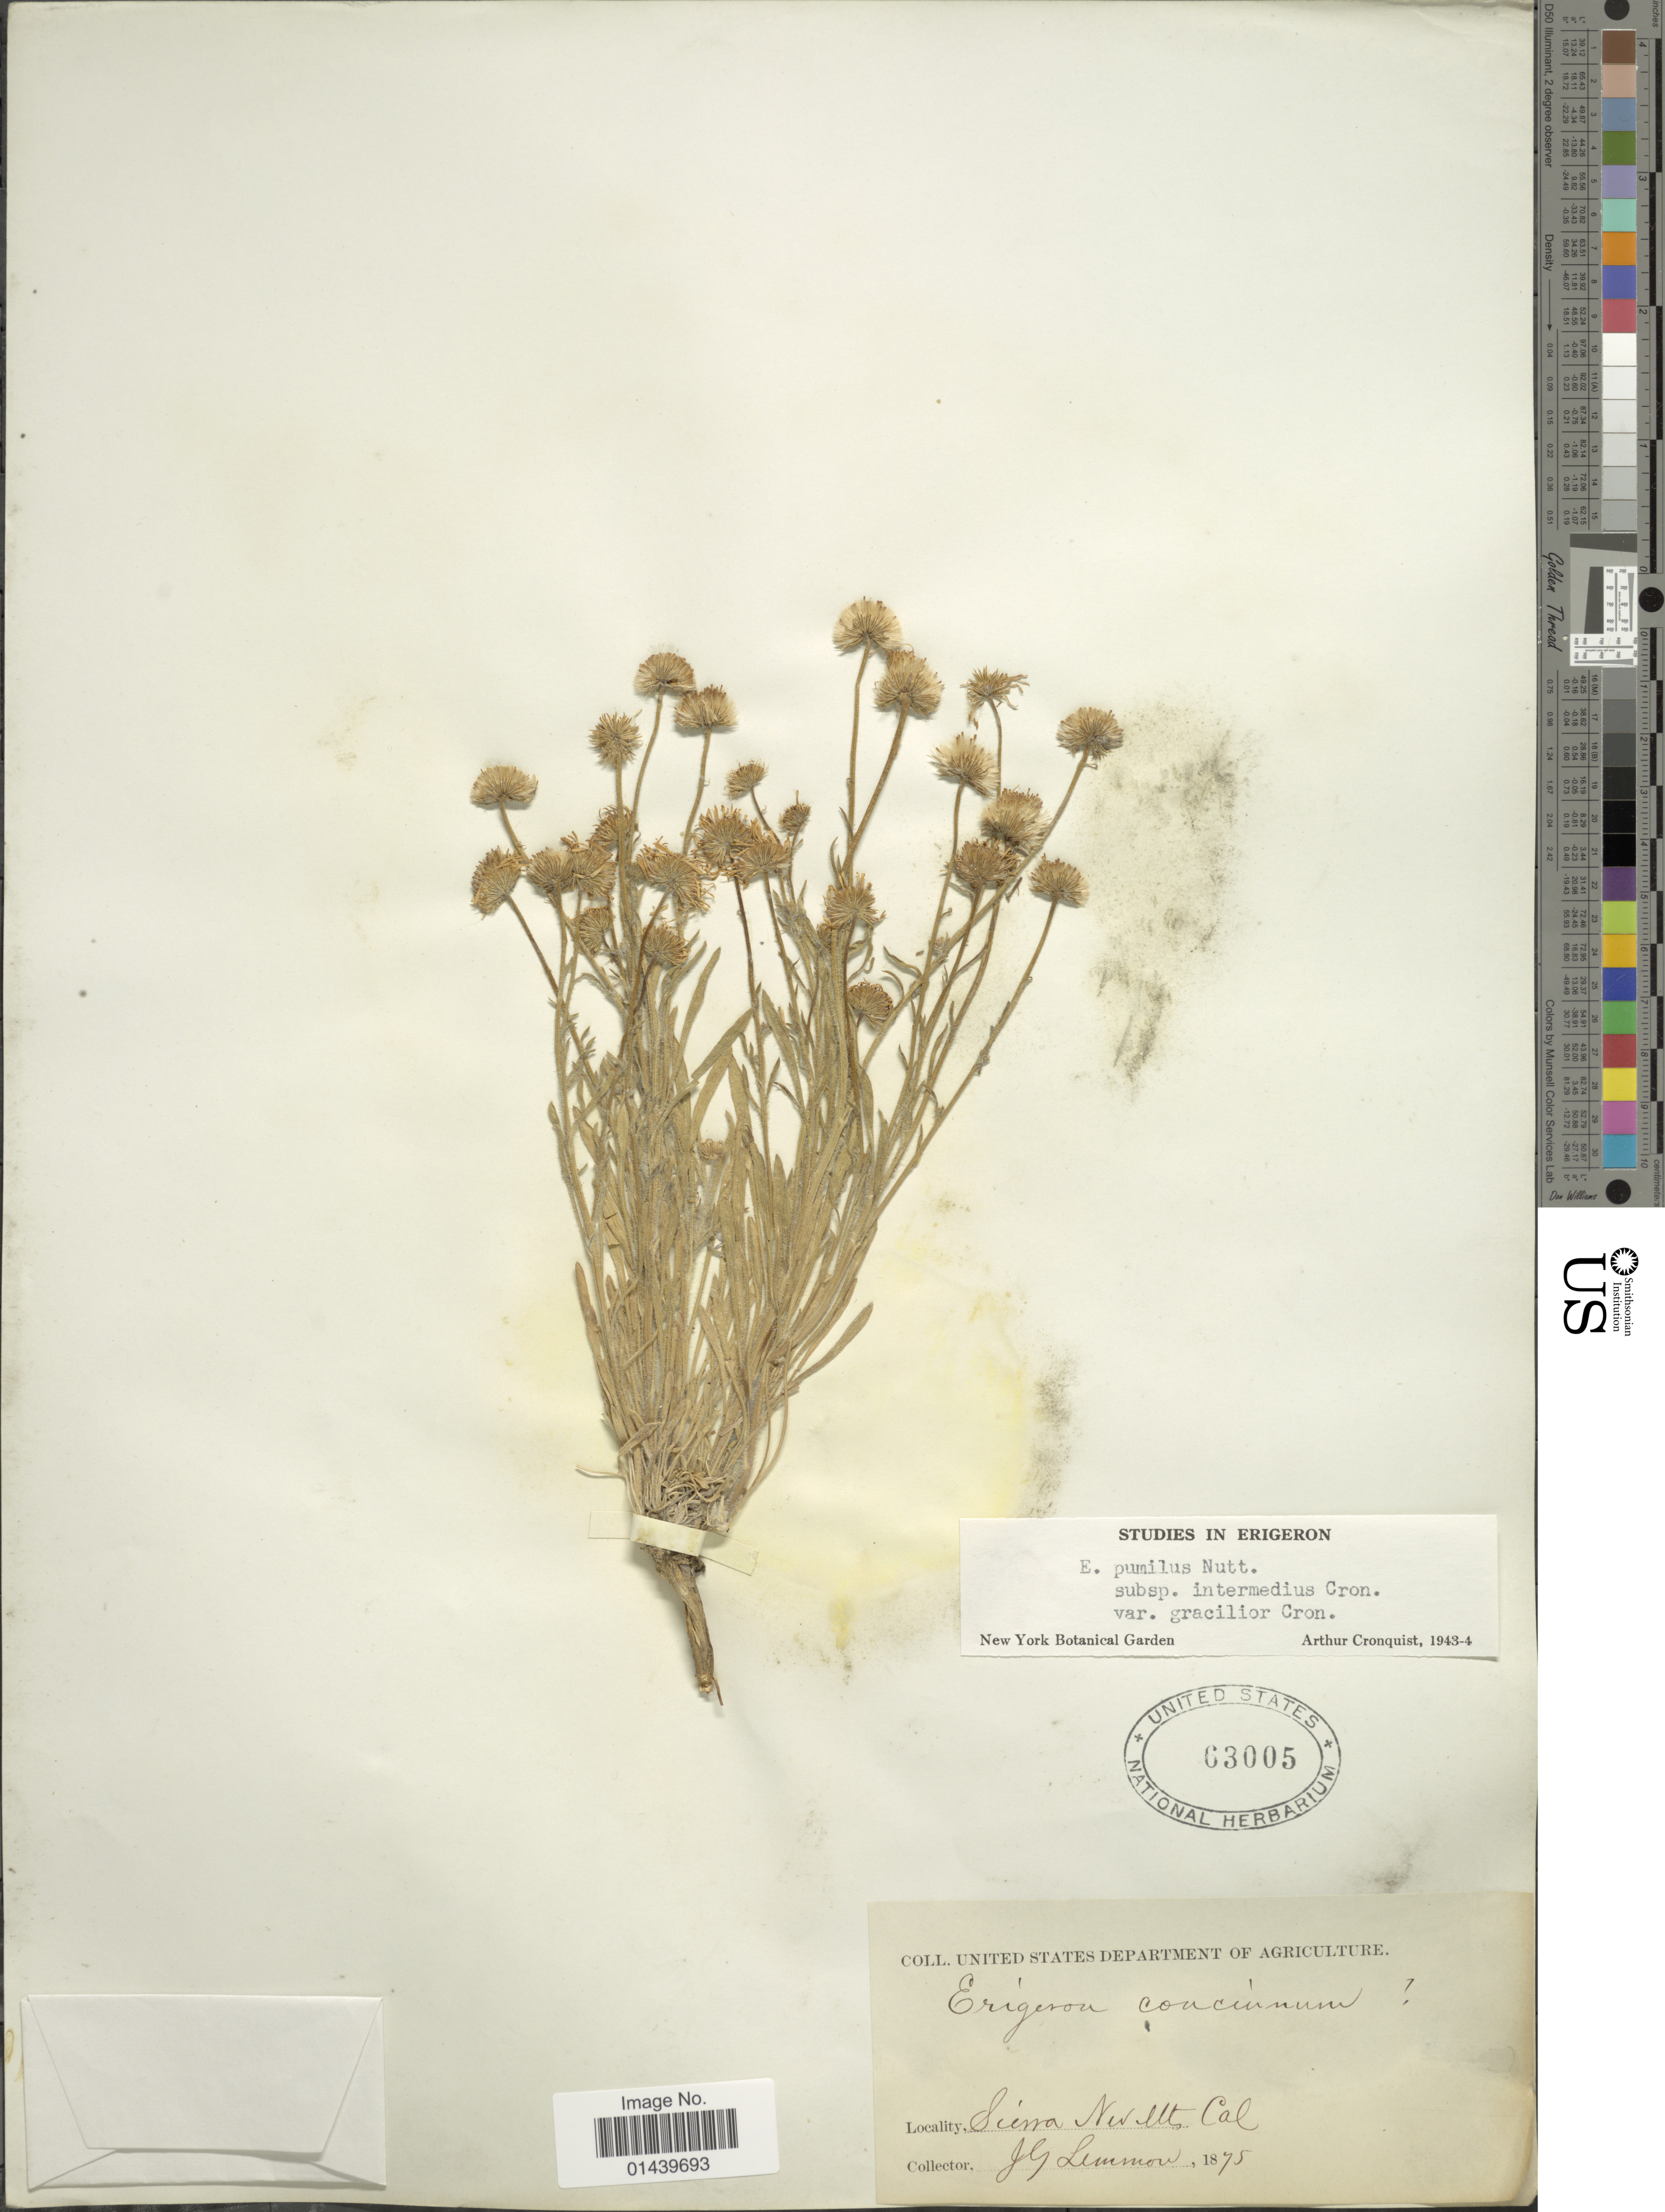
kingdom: Plantae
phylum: Tracheophyta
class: Magnoliopsida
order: Asterales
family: Asteraceae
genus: Erigeron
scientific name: Erigeron pumilus var. gracilior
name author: Cronq.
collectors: J. Lemmon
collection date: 1875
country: United States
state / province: California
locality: Sierra Nev. Mts.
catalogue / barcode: US 63005